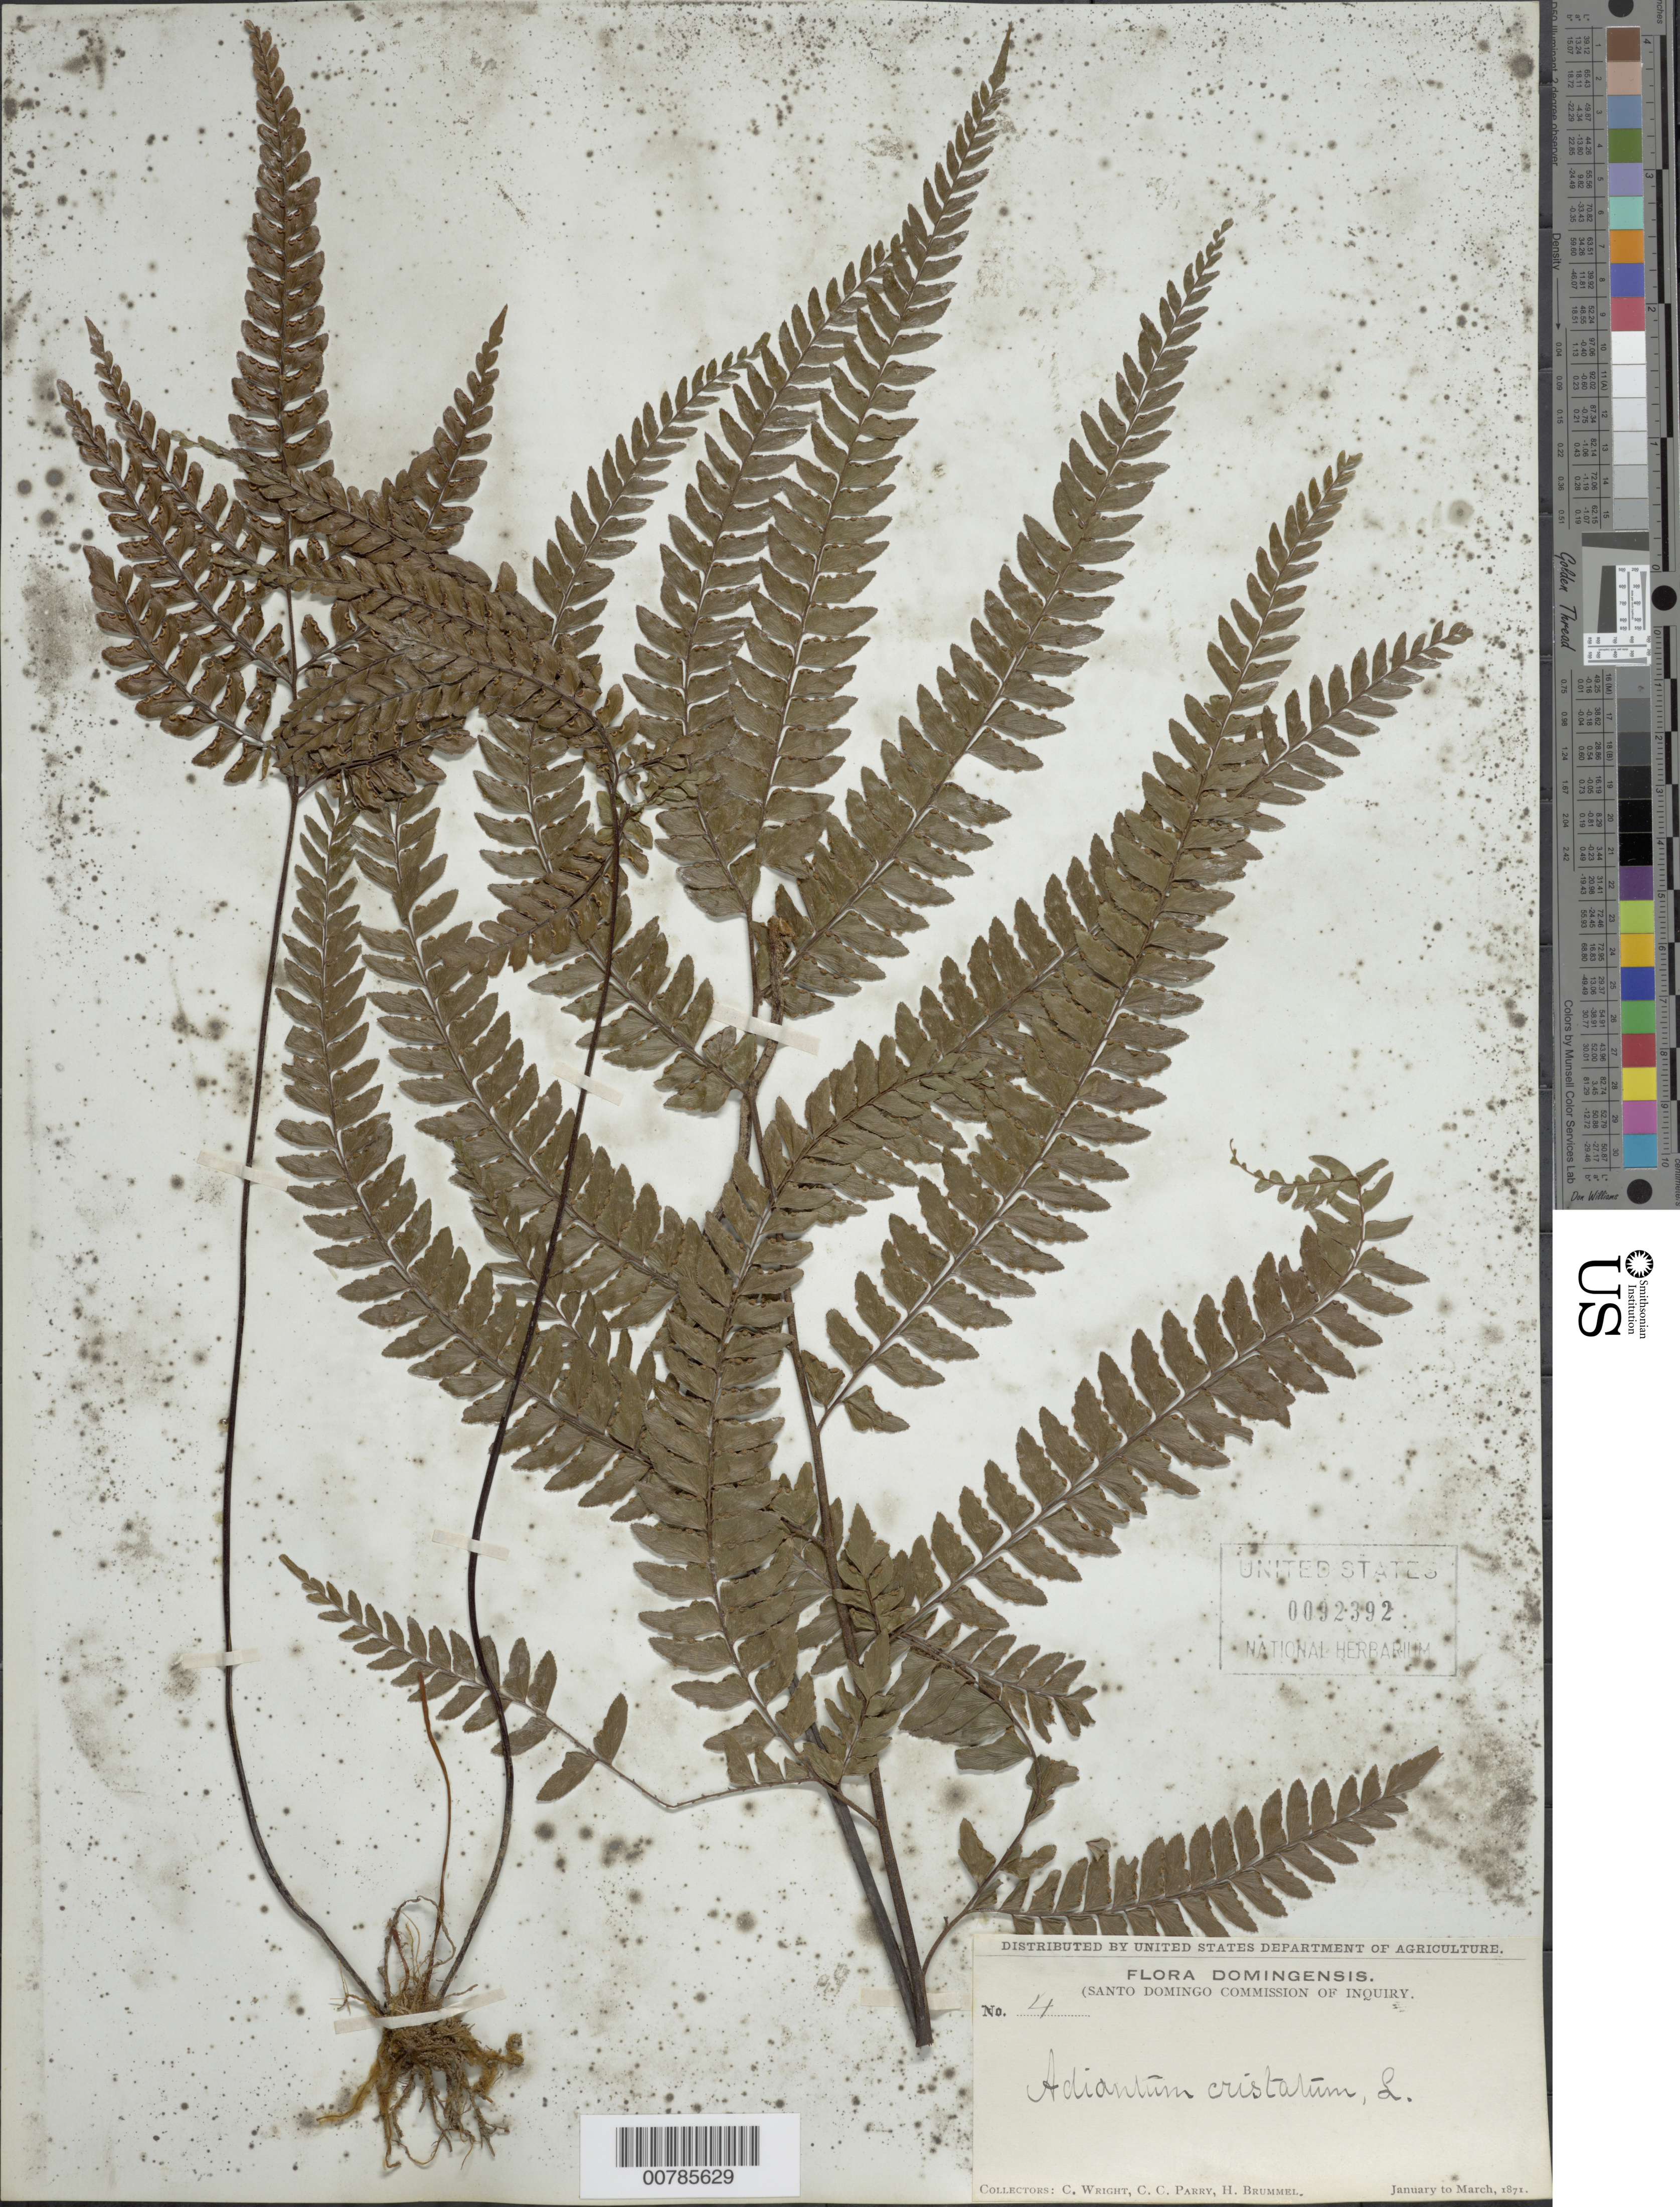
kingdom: Plantae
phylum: Tracheophyta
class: Polypodiopsida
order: Polypodiales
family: Pteridaceae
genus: Adiantum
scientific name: Adiantum pyramidale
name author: (L.) Willd.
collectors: C. Wright, C. C. Parry & H. Brummel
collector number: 4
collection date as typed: Jan 1871 to -- Mar 1871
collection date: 1871-01/1871-03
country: Dominican Republic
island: Hispaniola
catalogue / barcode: US 92392